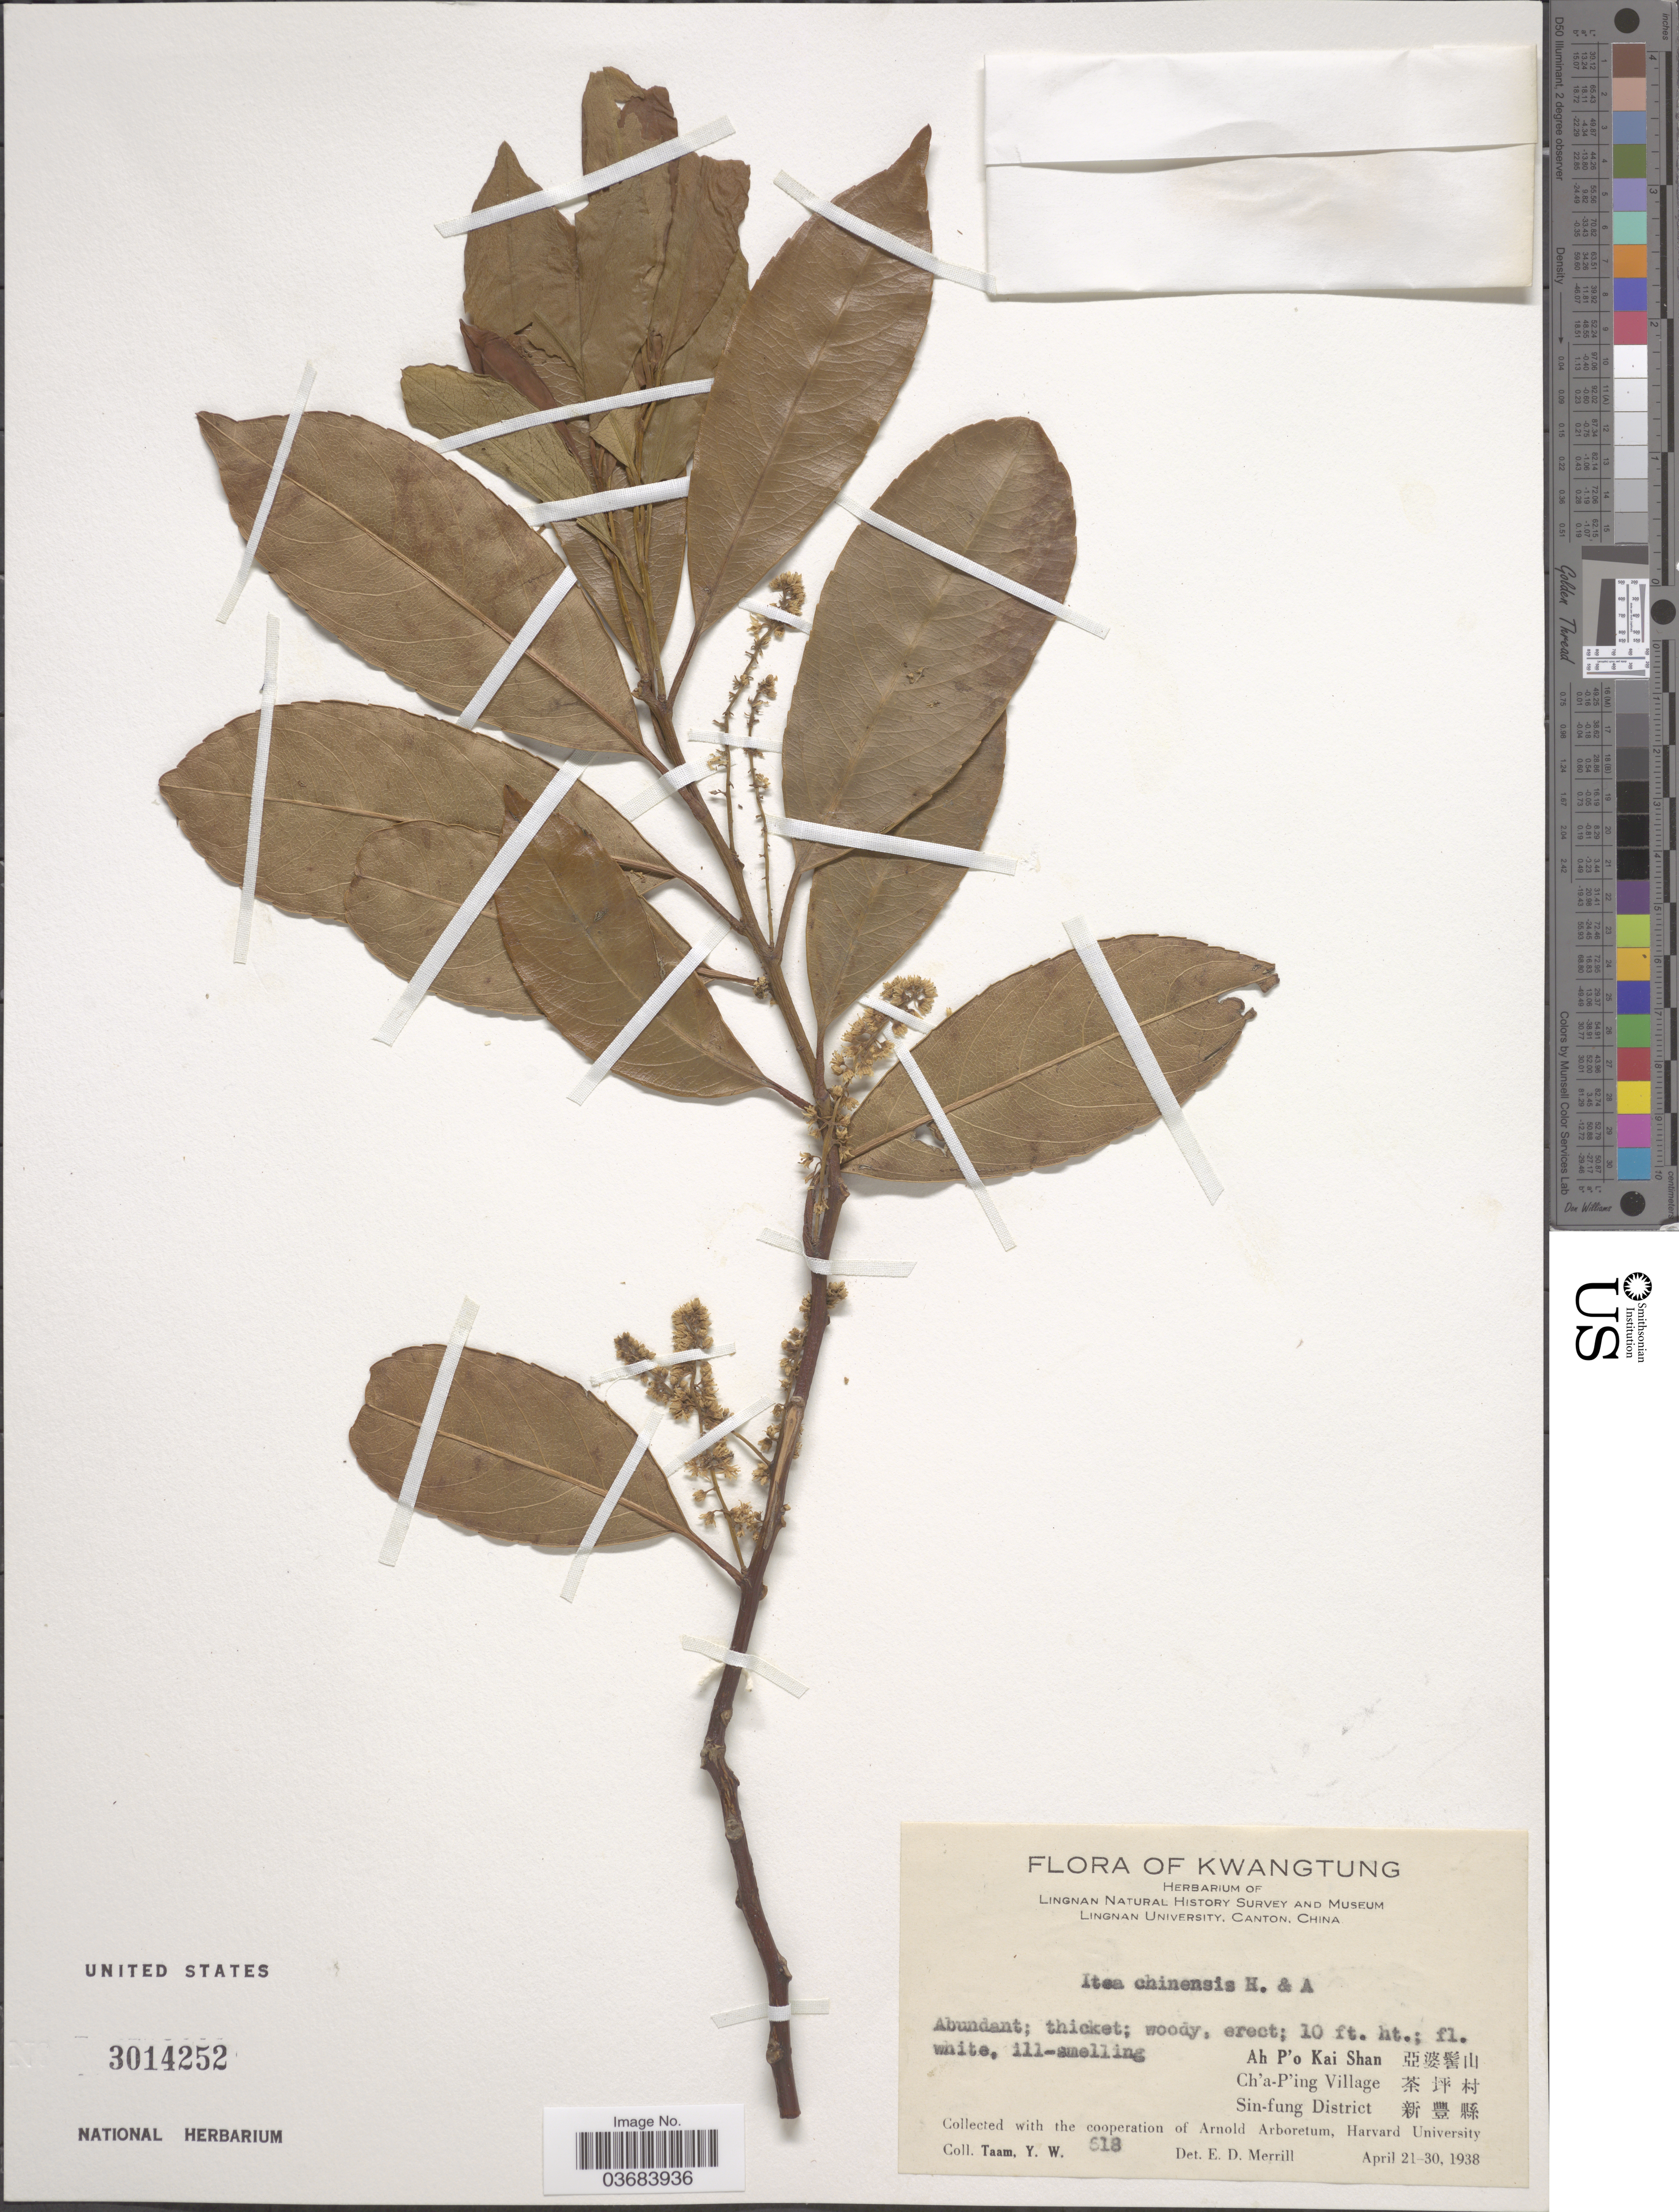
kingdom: Plantae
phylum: Tracheophyta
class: Magnoliopsida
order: Saxifragales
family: Iteaceae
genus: Itea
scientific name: Itea chinensis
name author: W. Hook. & H.J. Arn.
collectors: Y. W. Taam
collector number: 618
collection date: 1938-04-21/1938-04-30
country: China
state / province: Guangdong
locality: Kwangtung. Lingnan Natural History Survey. Ah P'o Kai Shan X. Ch'a-P'ing Village X. Sin-fung District X.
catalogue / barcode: US 3014252